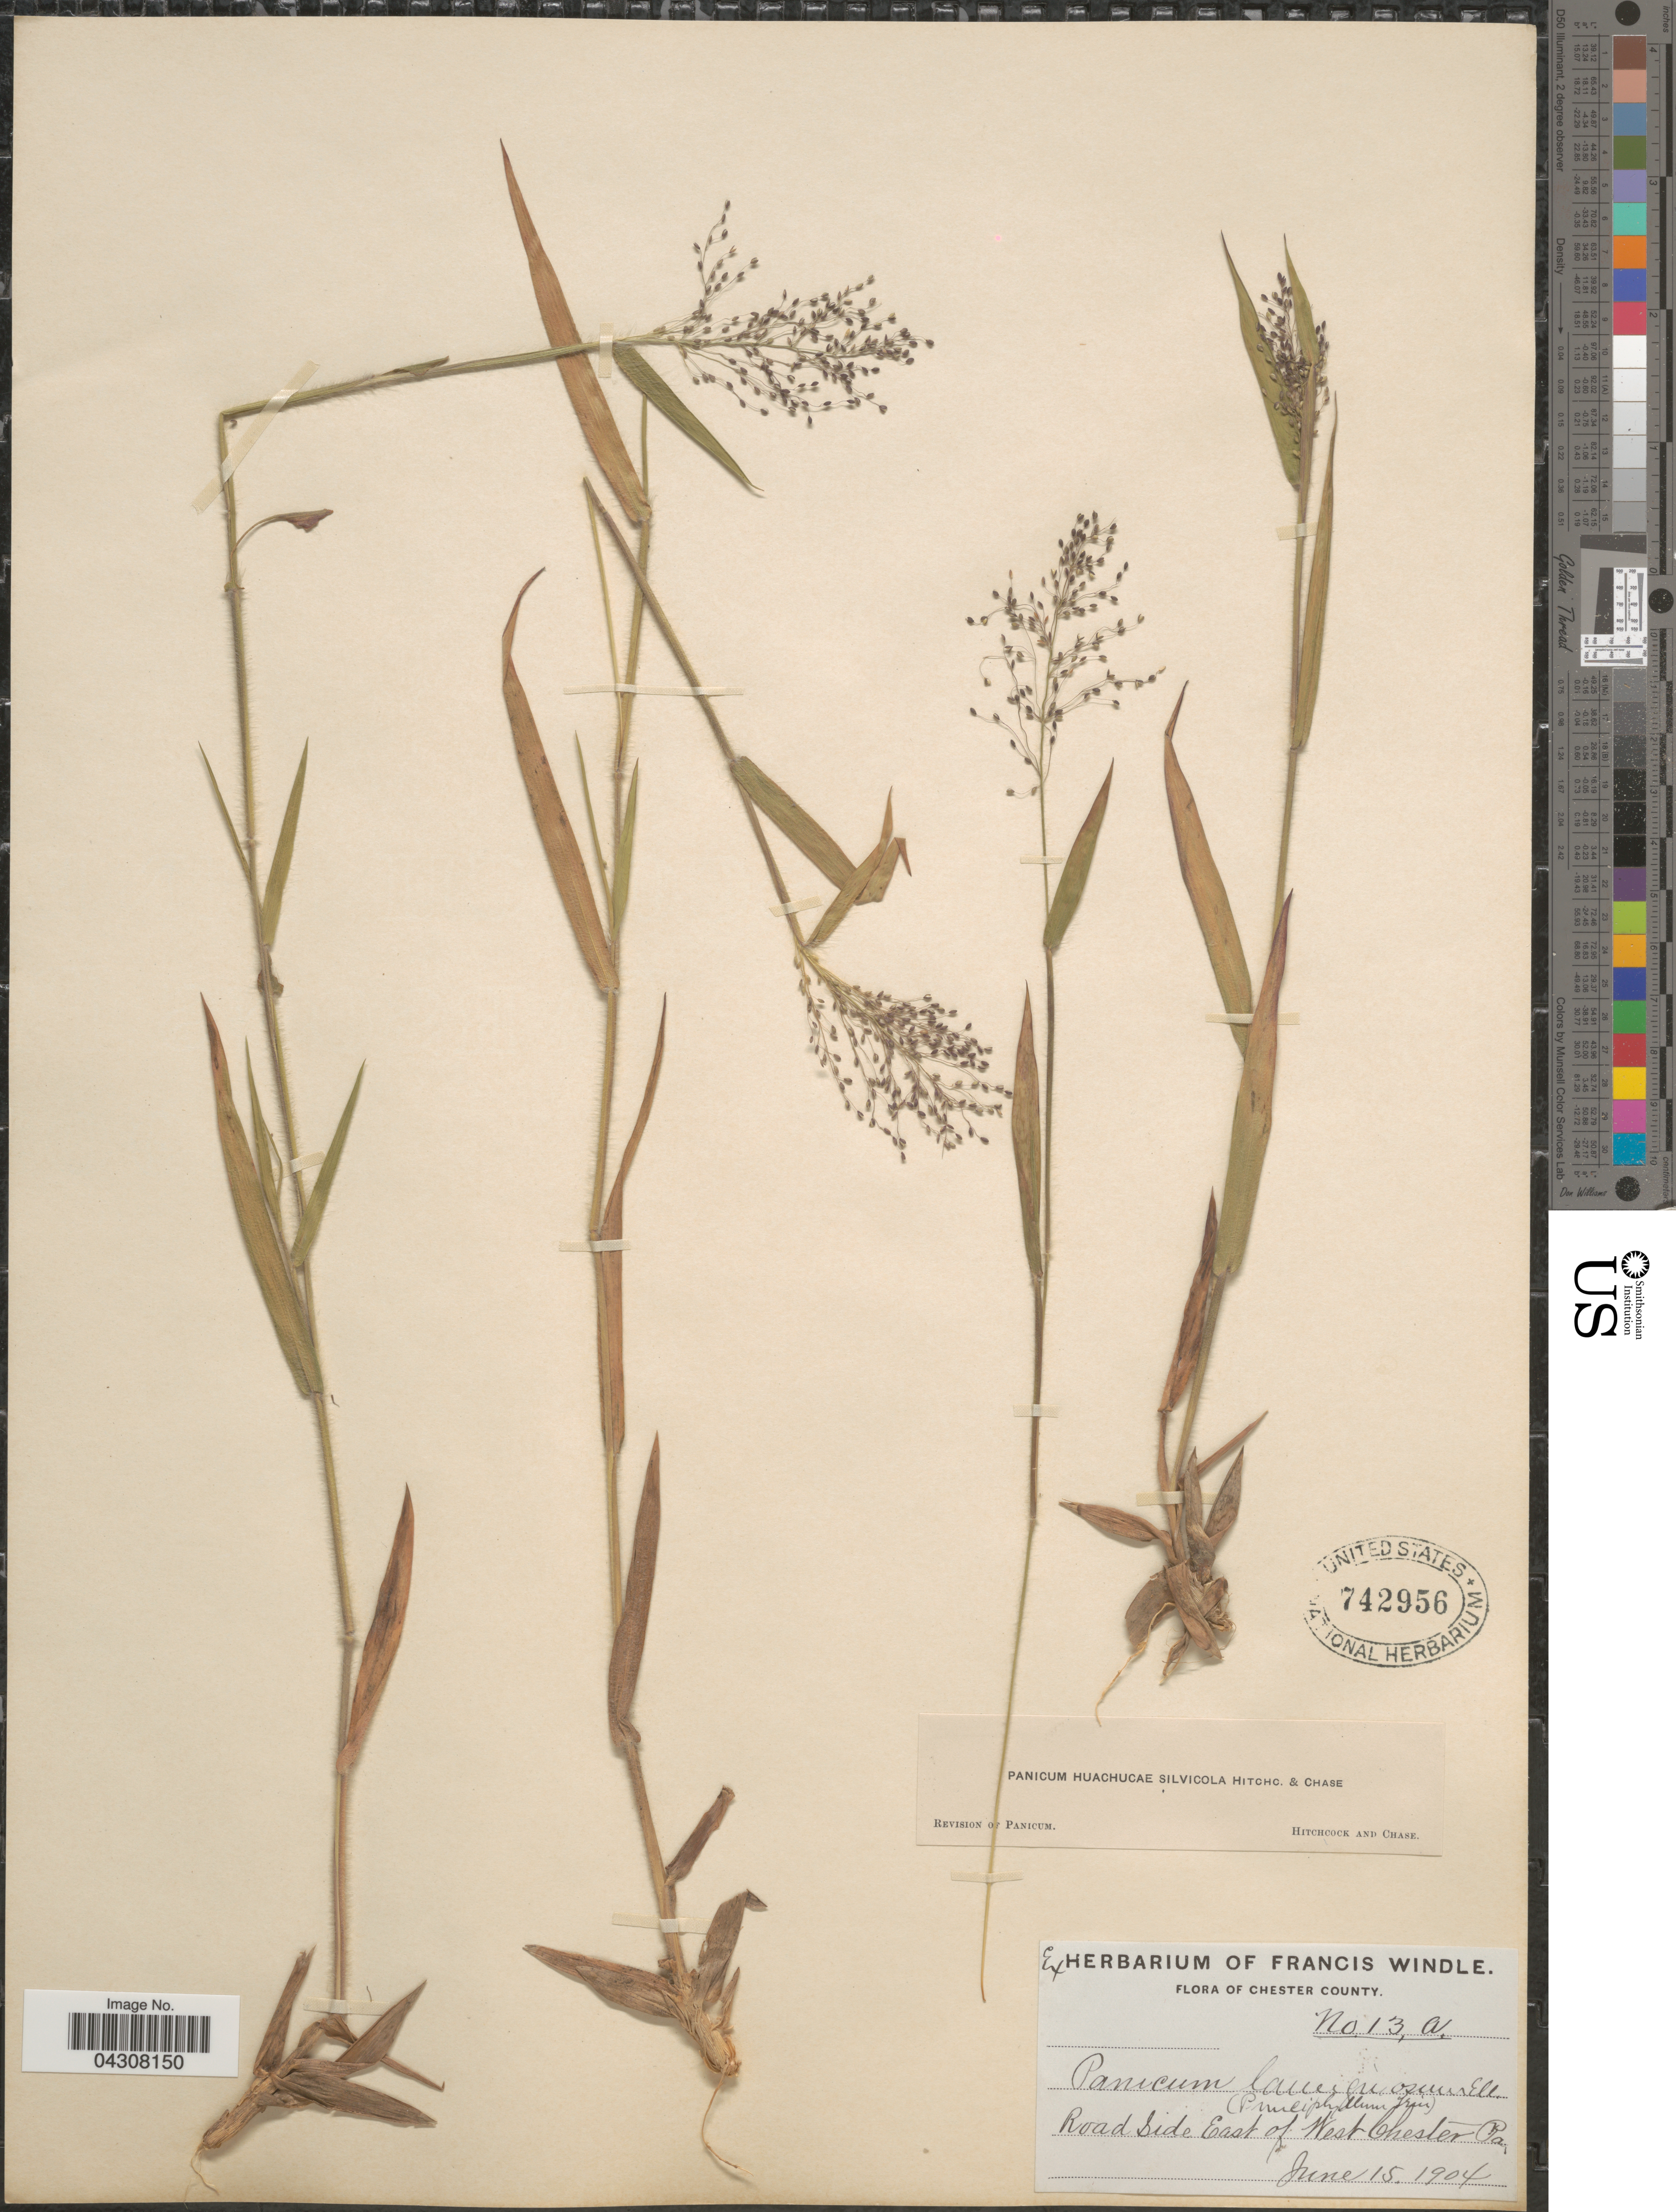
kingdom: Plantae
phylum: Tracheophyta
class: Liliopsida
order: Poales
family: Poaceae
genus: Dichanthelium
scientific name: Dichanthelium acuminatum var. acuminatum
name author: (Sw.) Gould & C.A. Clark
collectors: ex herb. F. Windle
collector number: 13a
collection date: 1904-06-15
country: United States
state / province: Pennsylvania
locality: Chester County. Road Side East of West Chester.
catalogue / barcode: US 742956